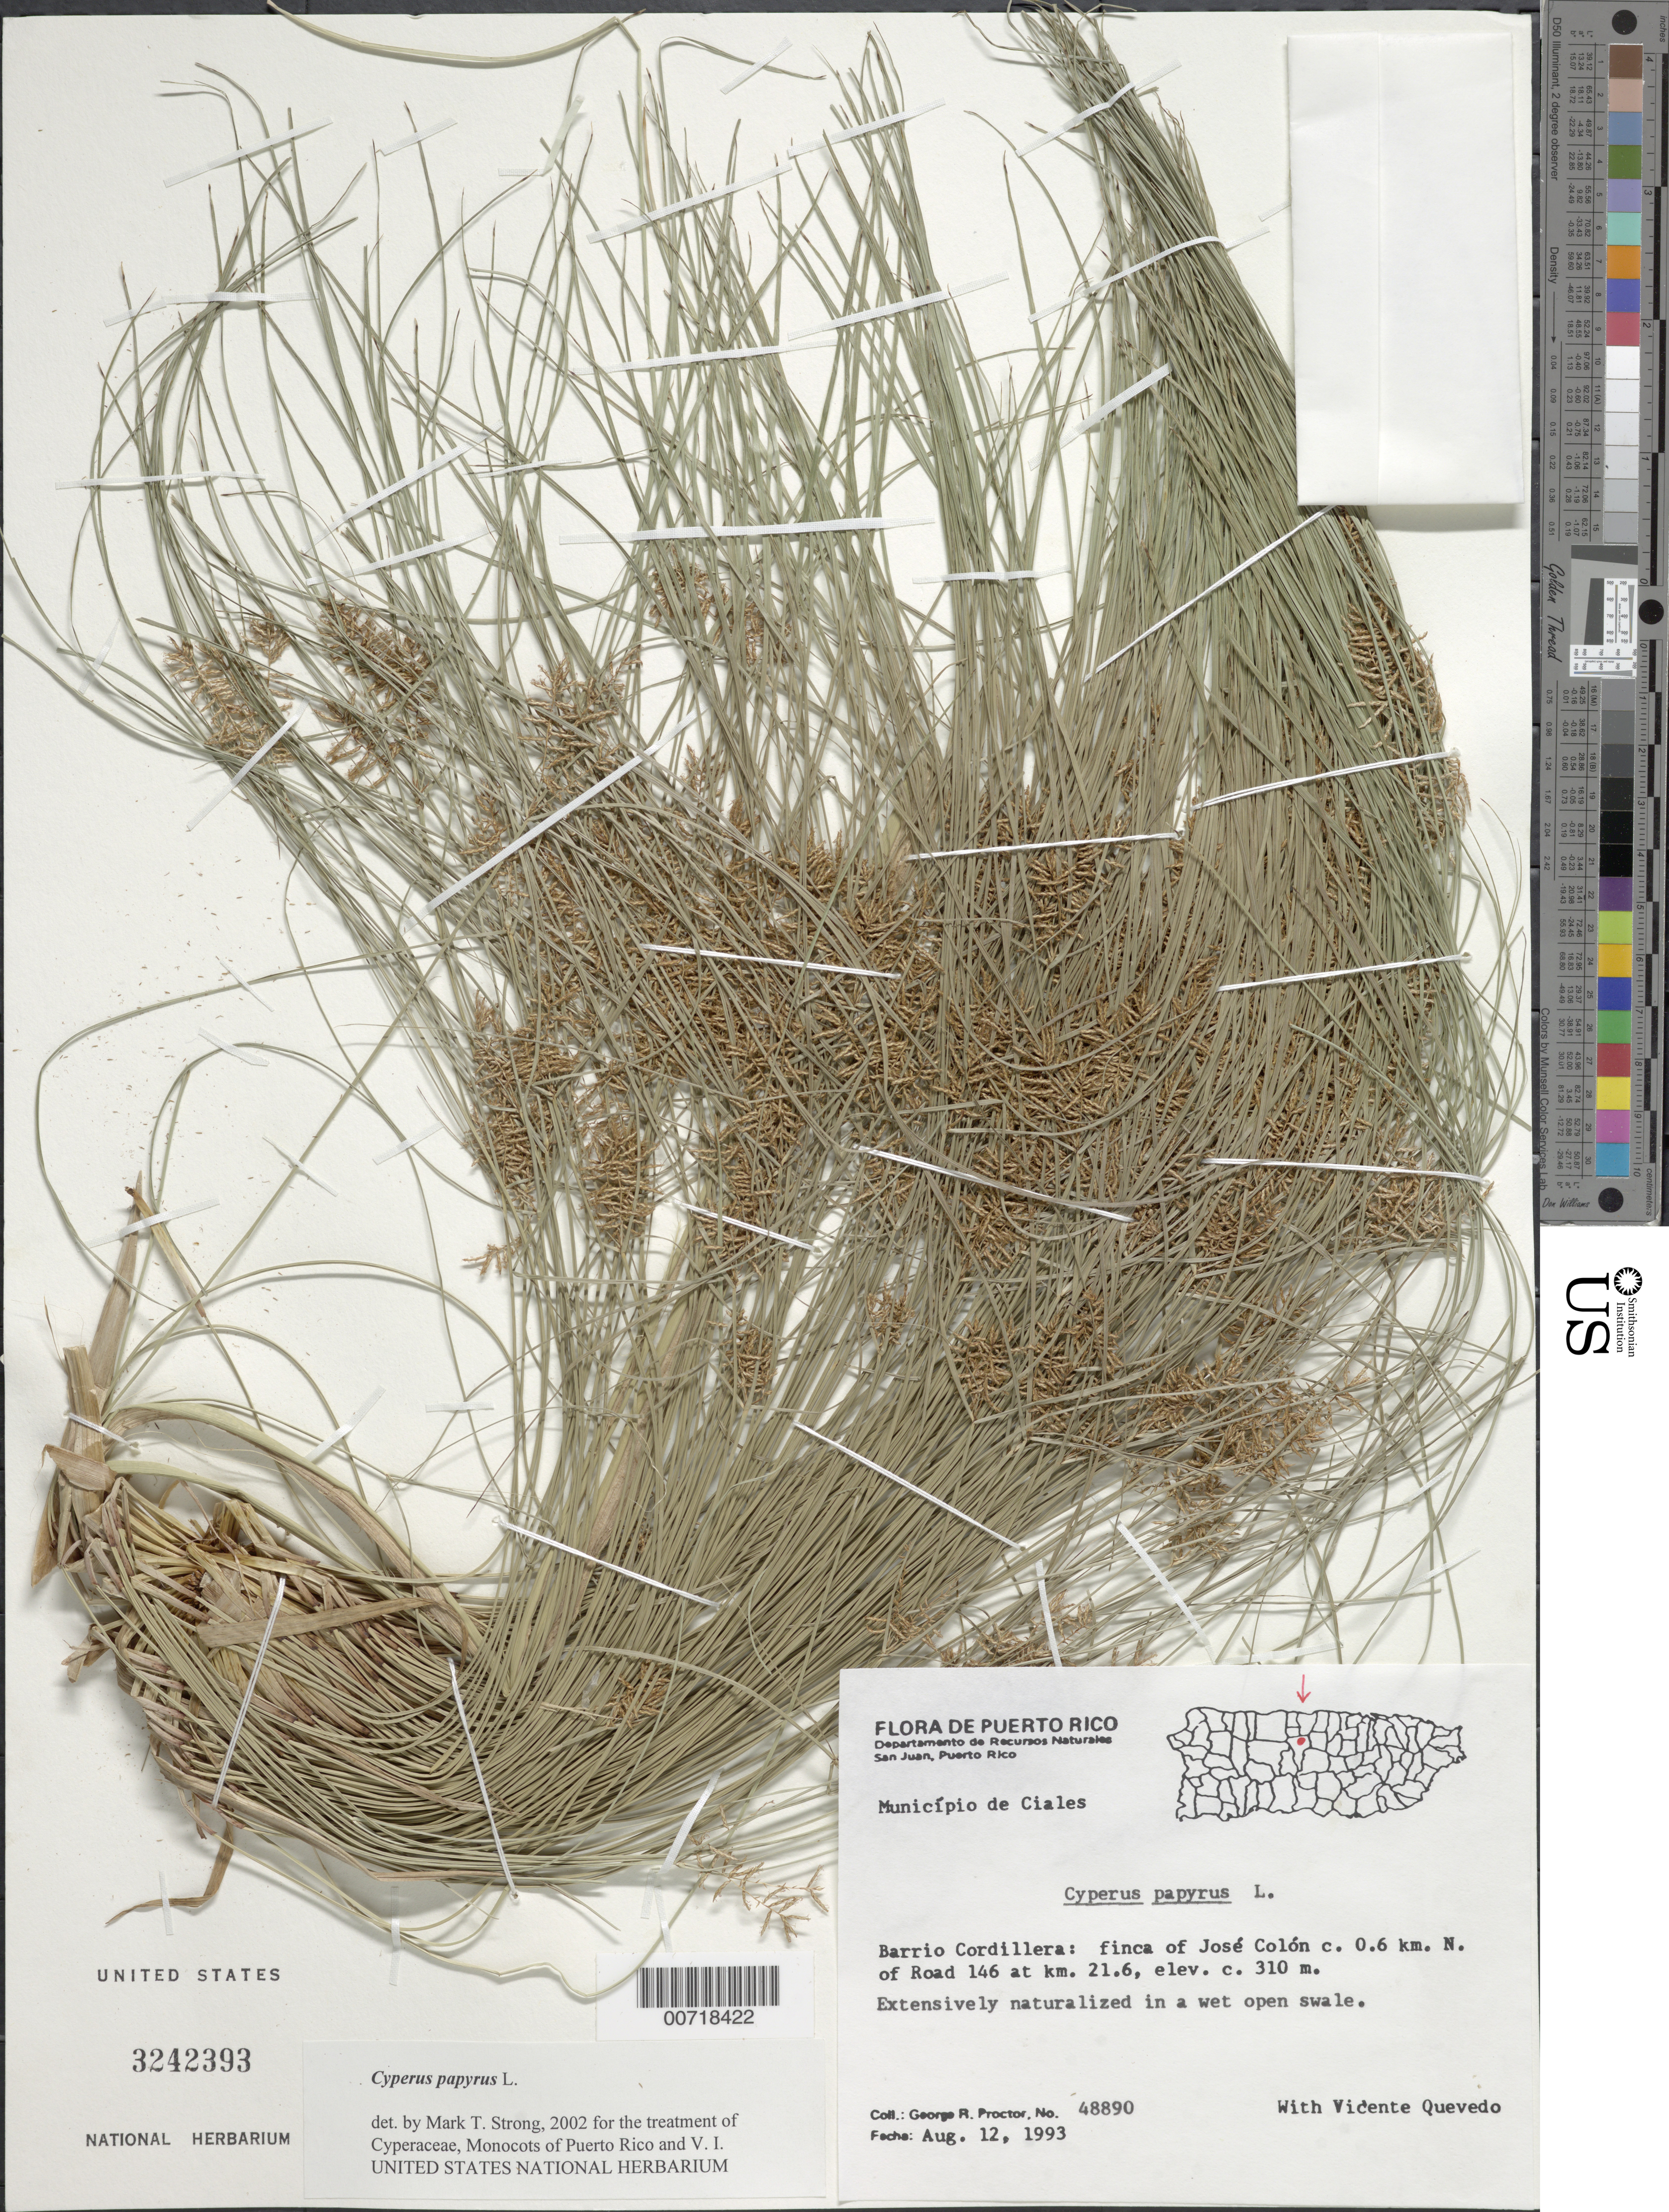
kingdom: Plantae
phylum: Tracheophyta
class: Liliopsida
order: Poales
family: Cyperaceae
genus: Cyperus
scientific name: Cyperus papyrus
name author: L.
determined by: Strong, M. T., (US), Smithsonian Institution - National Museum of Natural History (UNITED STATES)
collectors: G. R. Proctor & V. Quevedo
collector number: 48890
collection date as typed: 12 Aug 1993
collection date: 1993-08-12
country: Puerto Rico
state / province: Ciales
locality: Ciales: Barrio Cordillera, finca of José Colón, ca. 0.6 km N of Rd. 146 at km 21.6.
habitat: Extensively naturalized in a wet open swale.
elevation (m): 310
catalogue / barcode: US 3242393